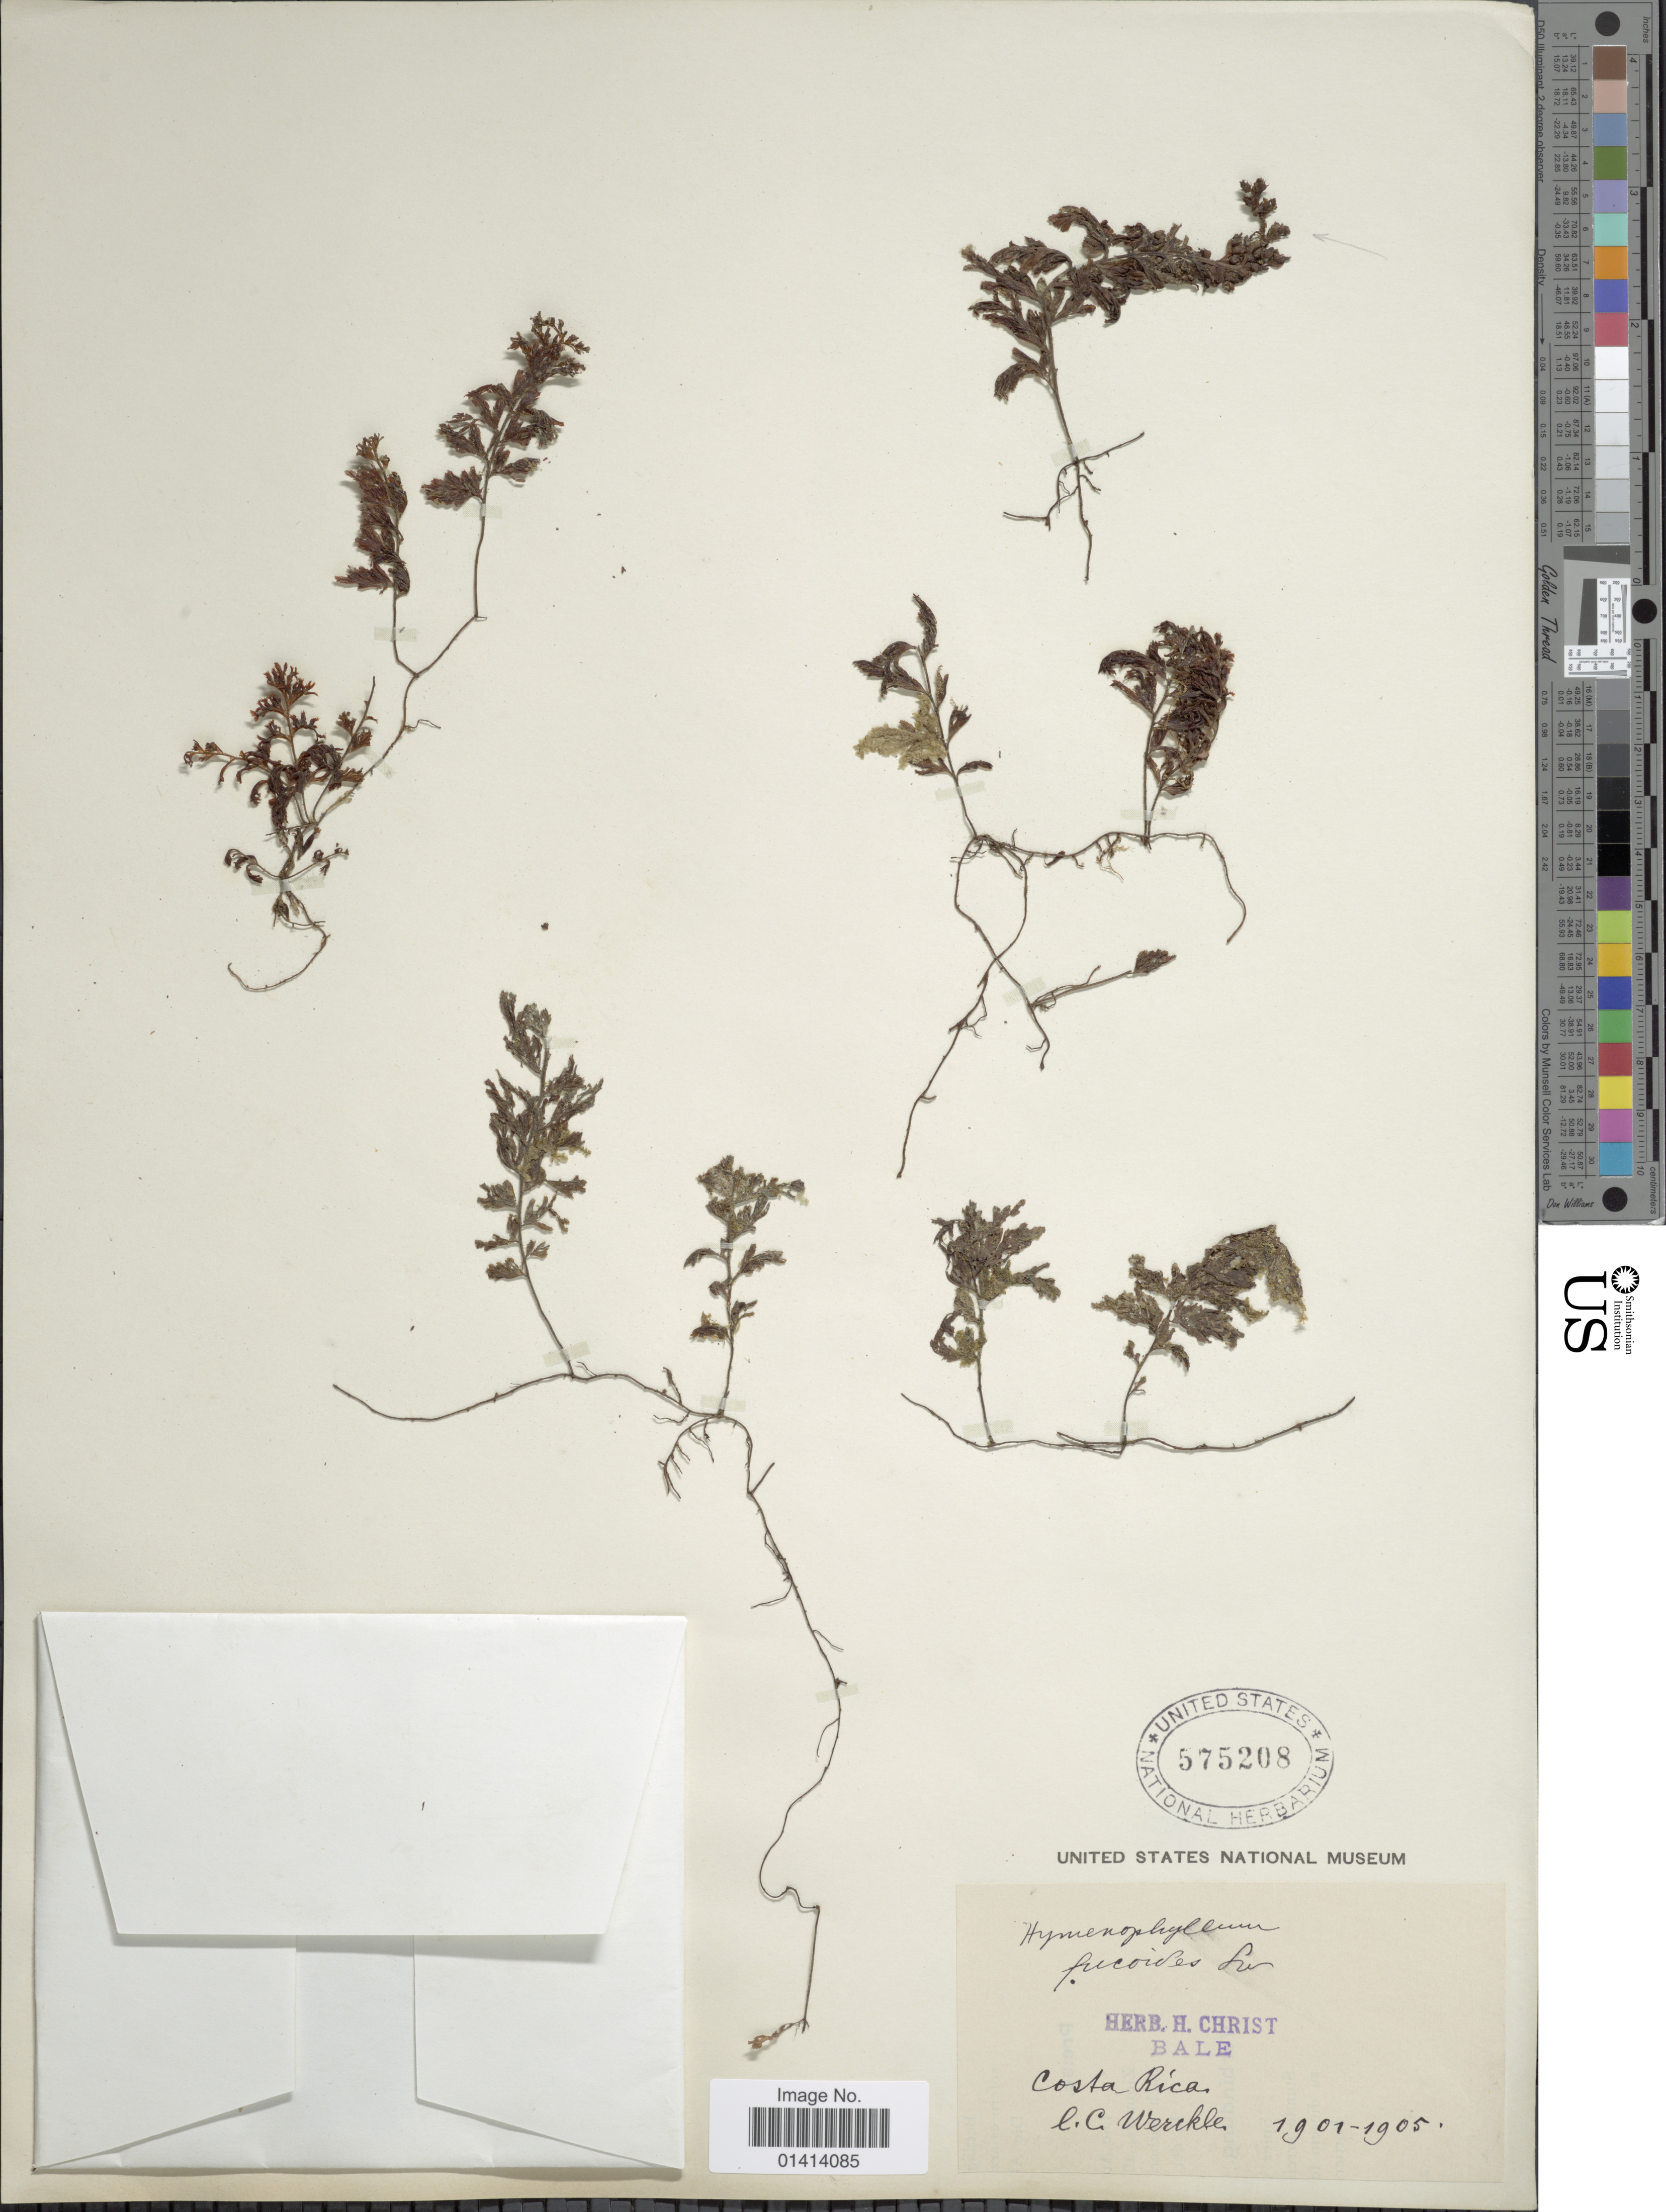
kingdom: Plantae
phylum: Tracheophyta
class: Polypodiopsida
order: Hymenophyllales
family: Hymenophyllaceae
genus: Hymenophyllum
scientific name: Hymenophyllum fucoides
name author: (Sw.) Sw.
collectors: C. C Wercklé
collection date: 1901/1905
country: Costa Rica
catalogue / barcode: US 575208